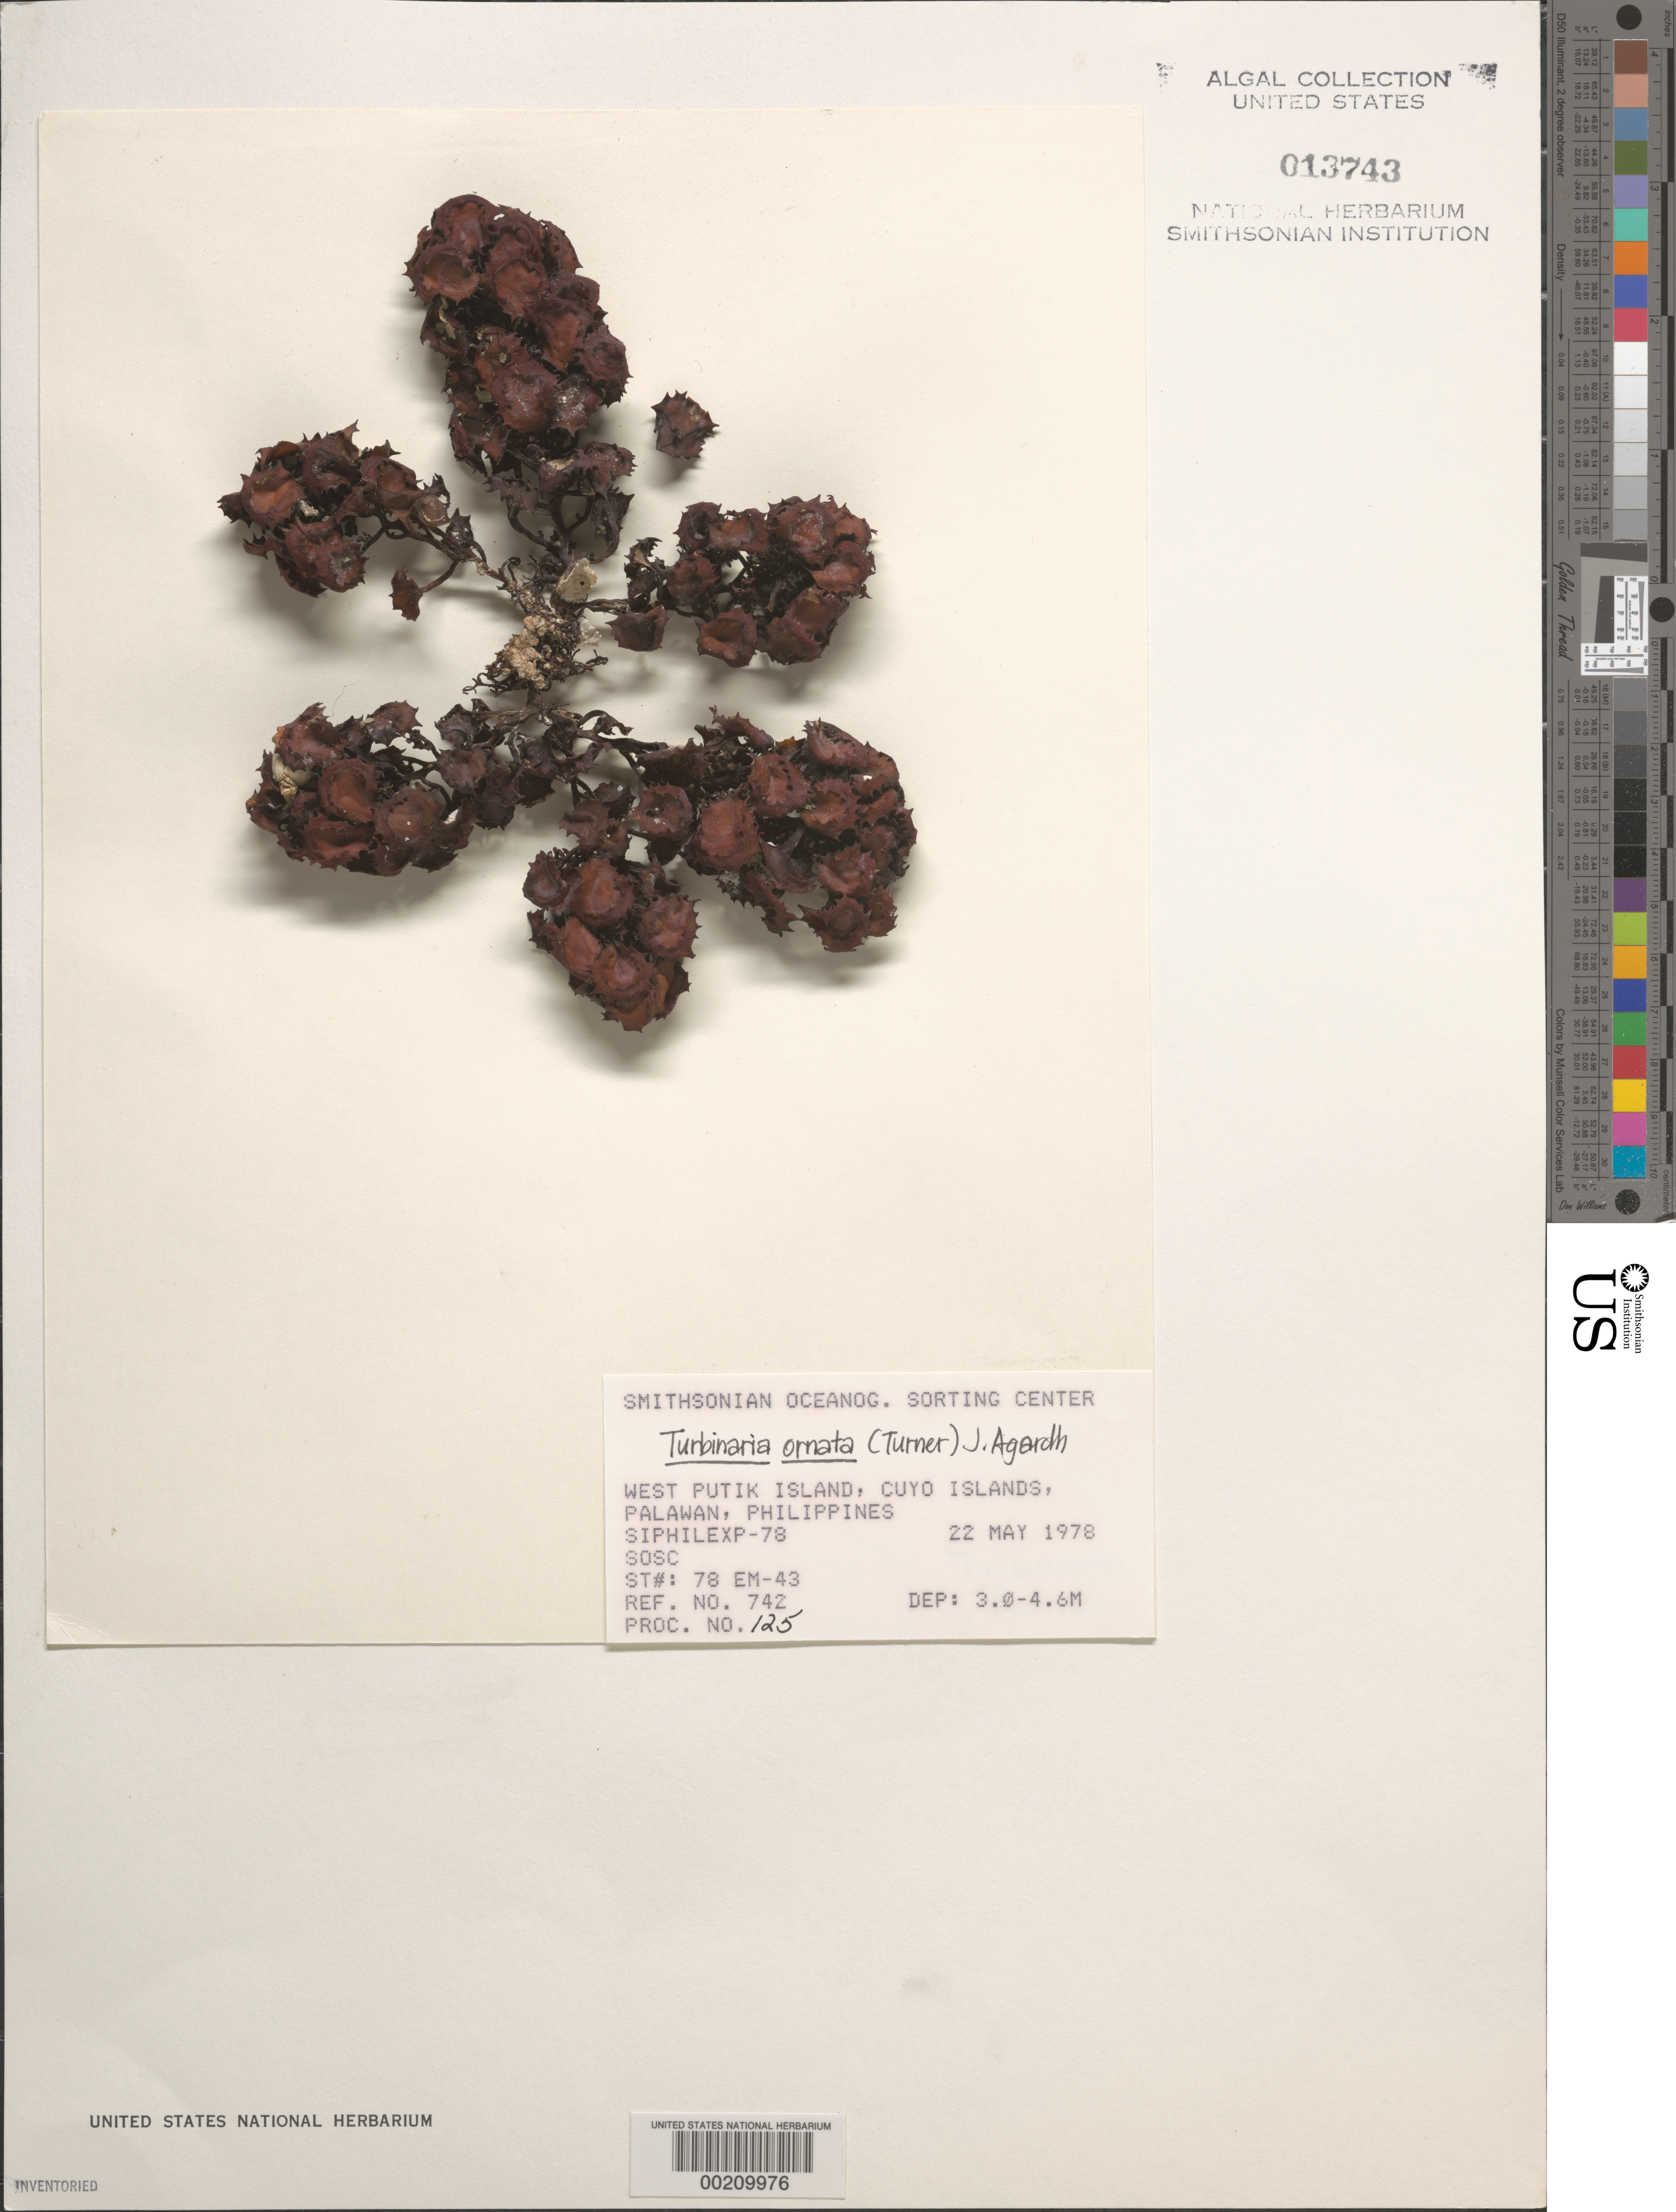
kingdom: Chromista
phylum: Ochrophyta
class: Phaeophyceae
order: Fucales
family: Sargassaceae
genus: Turbinaria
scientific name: Turbinaria ornata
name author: (Turner) J. Agardh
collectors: SOSC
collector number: Station 78 Em-43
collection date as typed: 22 May 1978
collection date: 1978-05-22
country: Philippines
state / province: Mimaropa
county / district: Palawan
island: West Putik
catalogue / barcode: US 13743